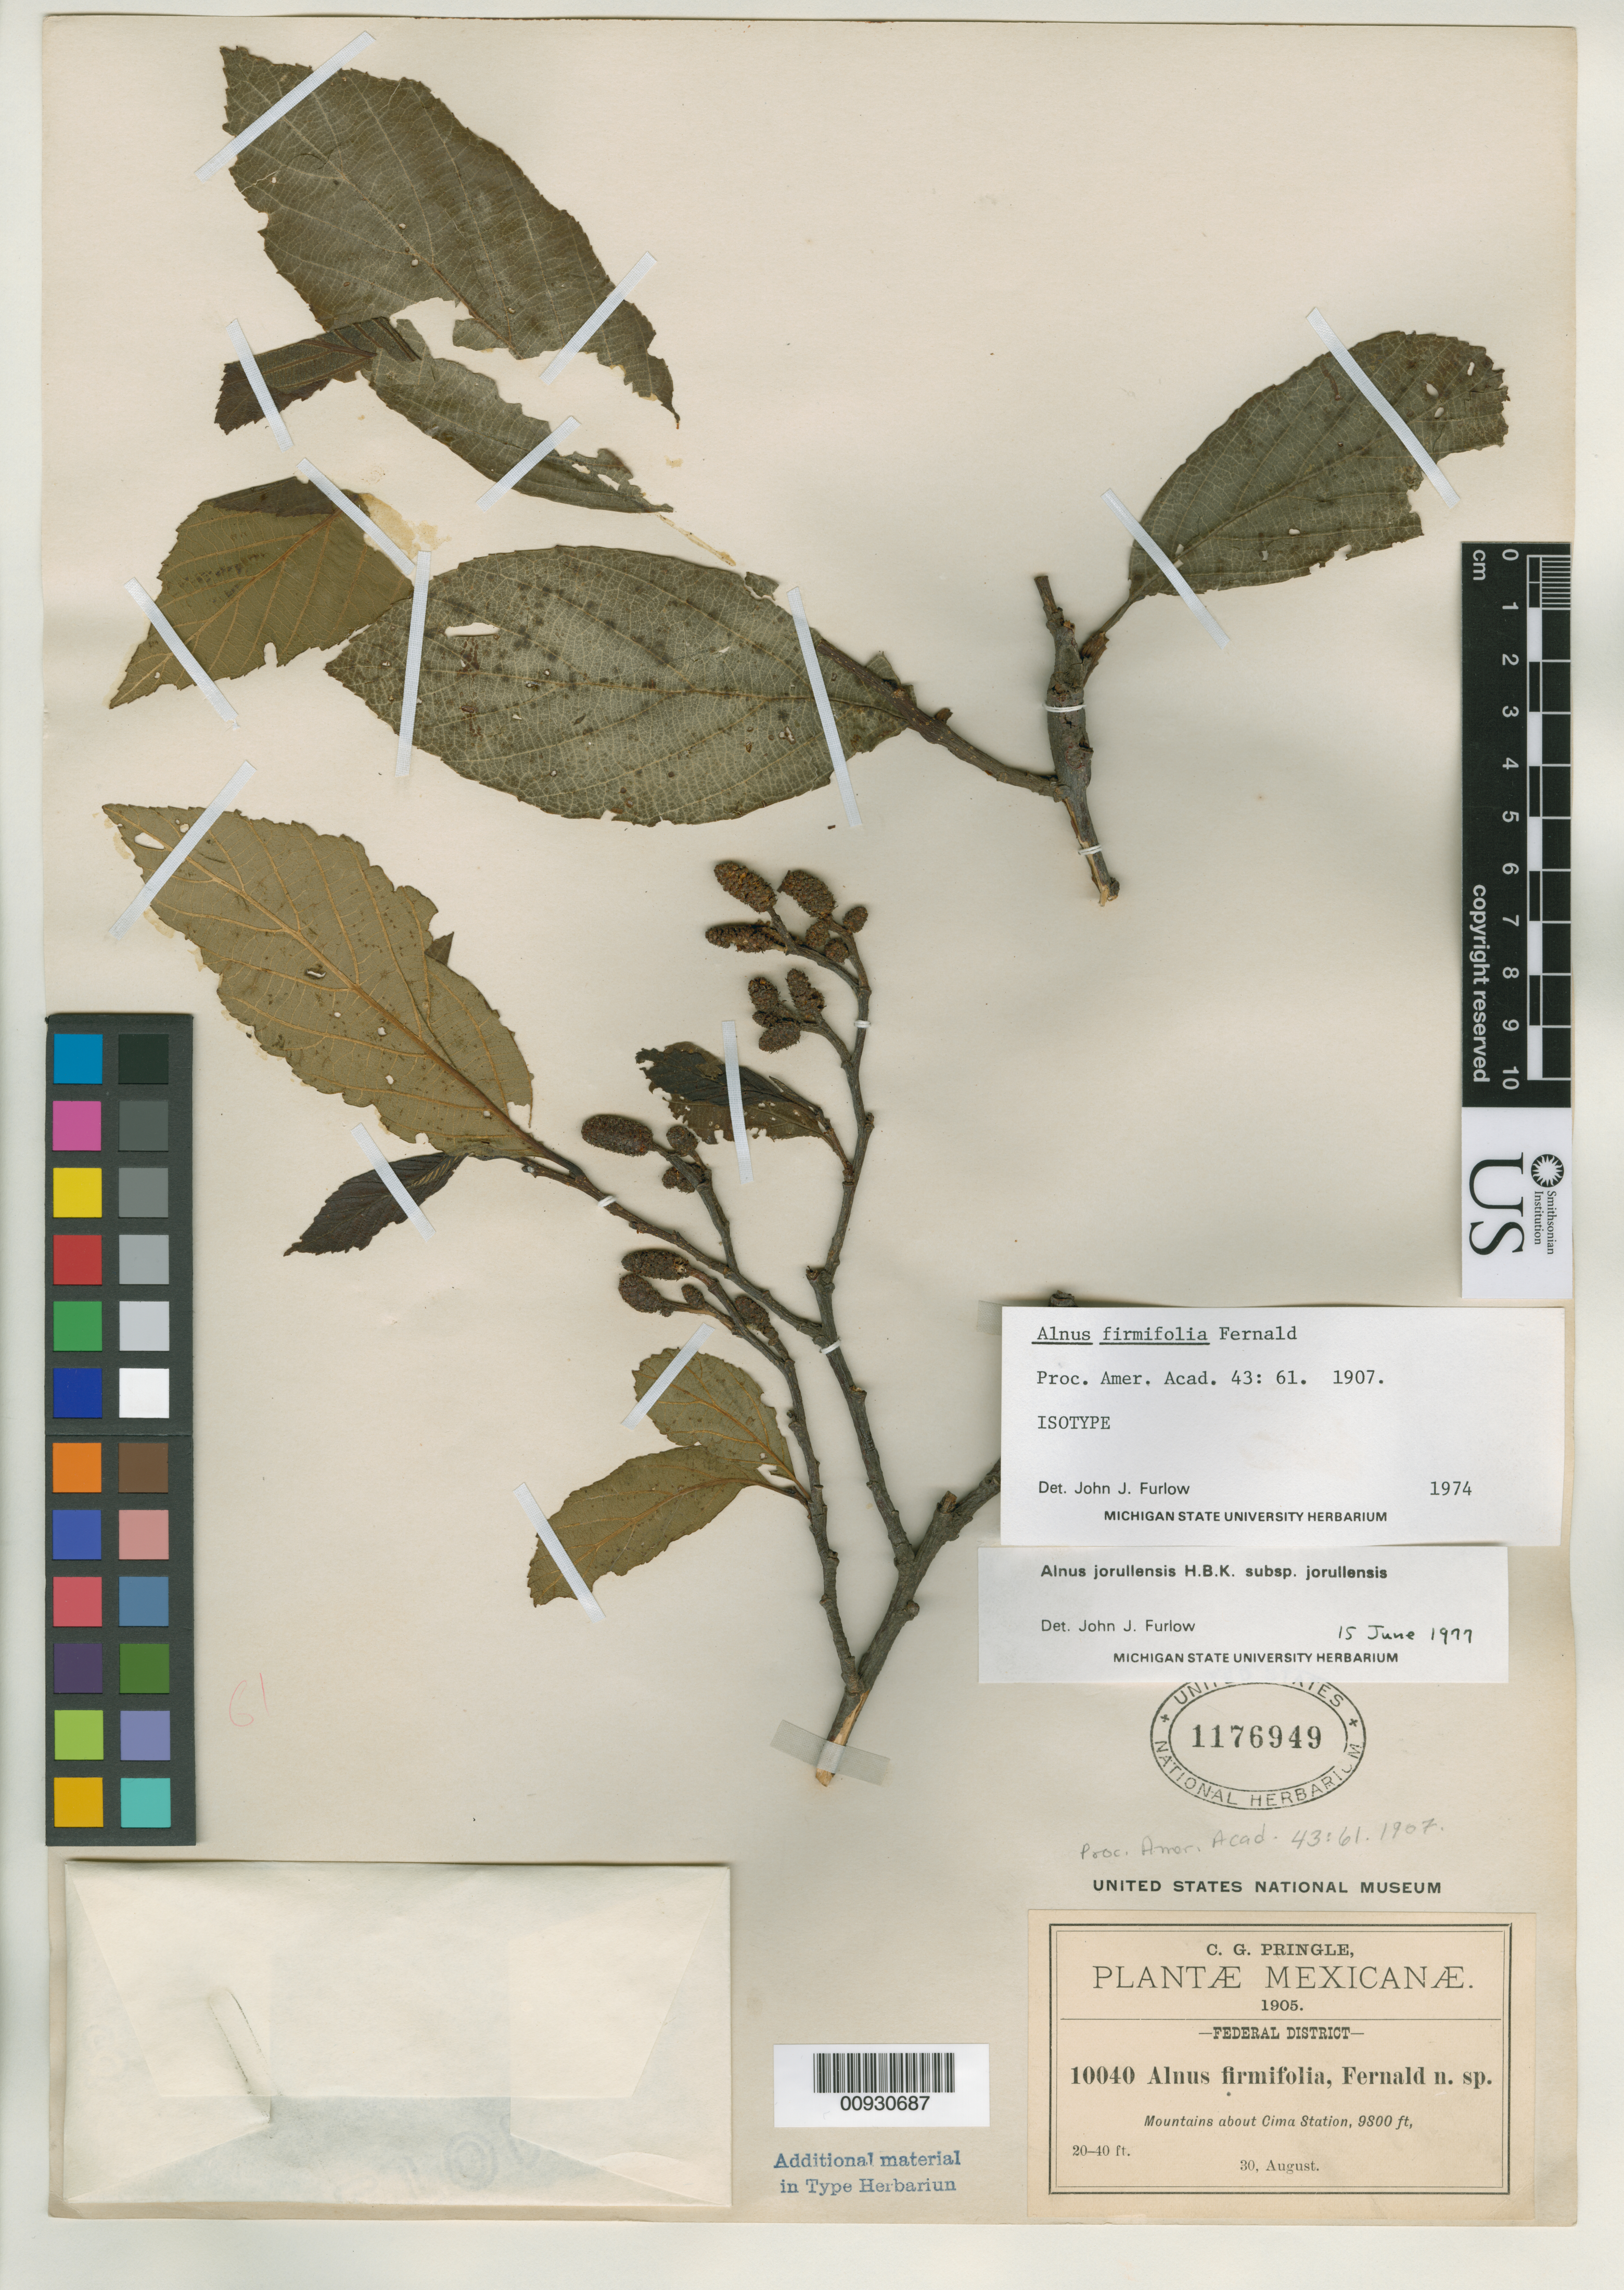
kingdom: Plantae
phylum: Tracheophyta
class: Magnoliopsida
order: Fagales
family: Betulaceae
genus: Alnus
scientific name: Alnus firmifolia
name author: Fernald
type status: Isotype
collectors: C. G. Pringle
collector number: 10040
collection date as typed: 30 Aug 1905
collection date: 1905-08-30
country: Mexico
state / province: Distrito Federal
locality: Cima Station.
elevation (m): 2987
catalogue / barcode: US 1176949